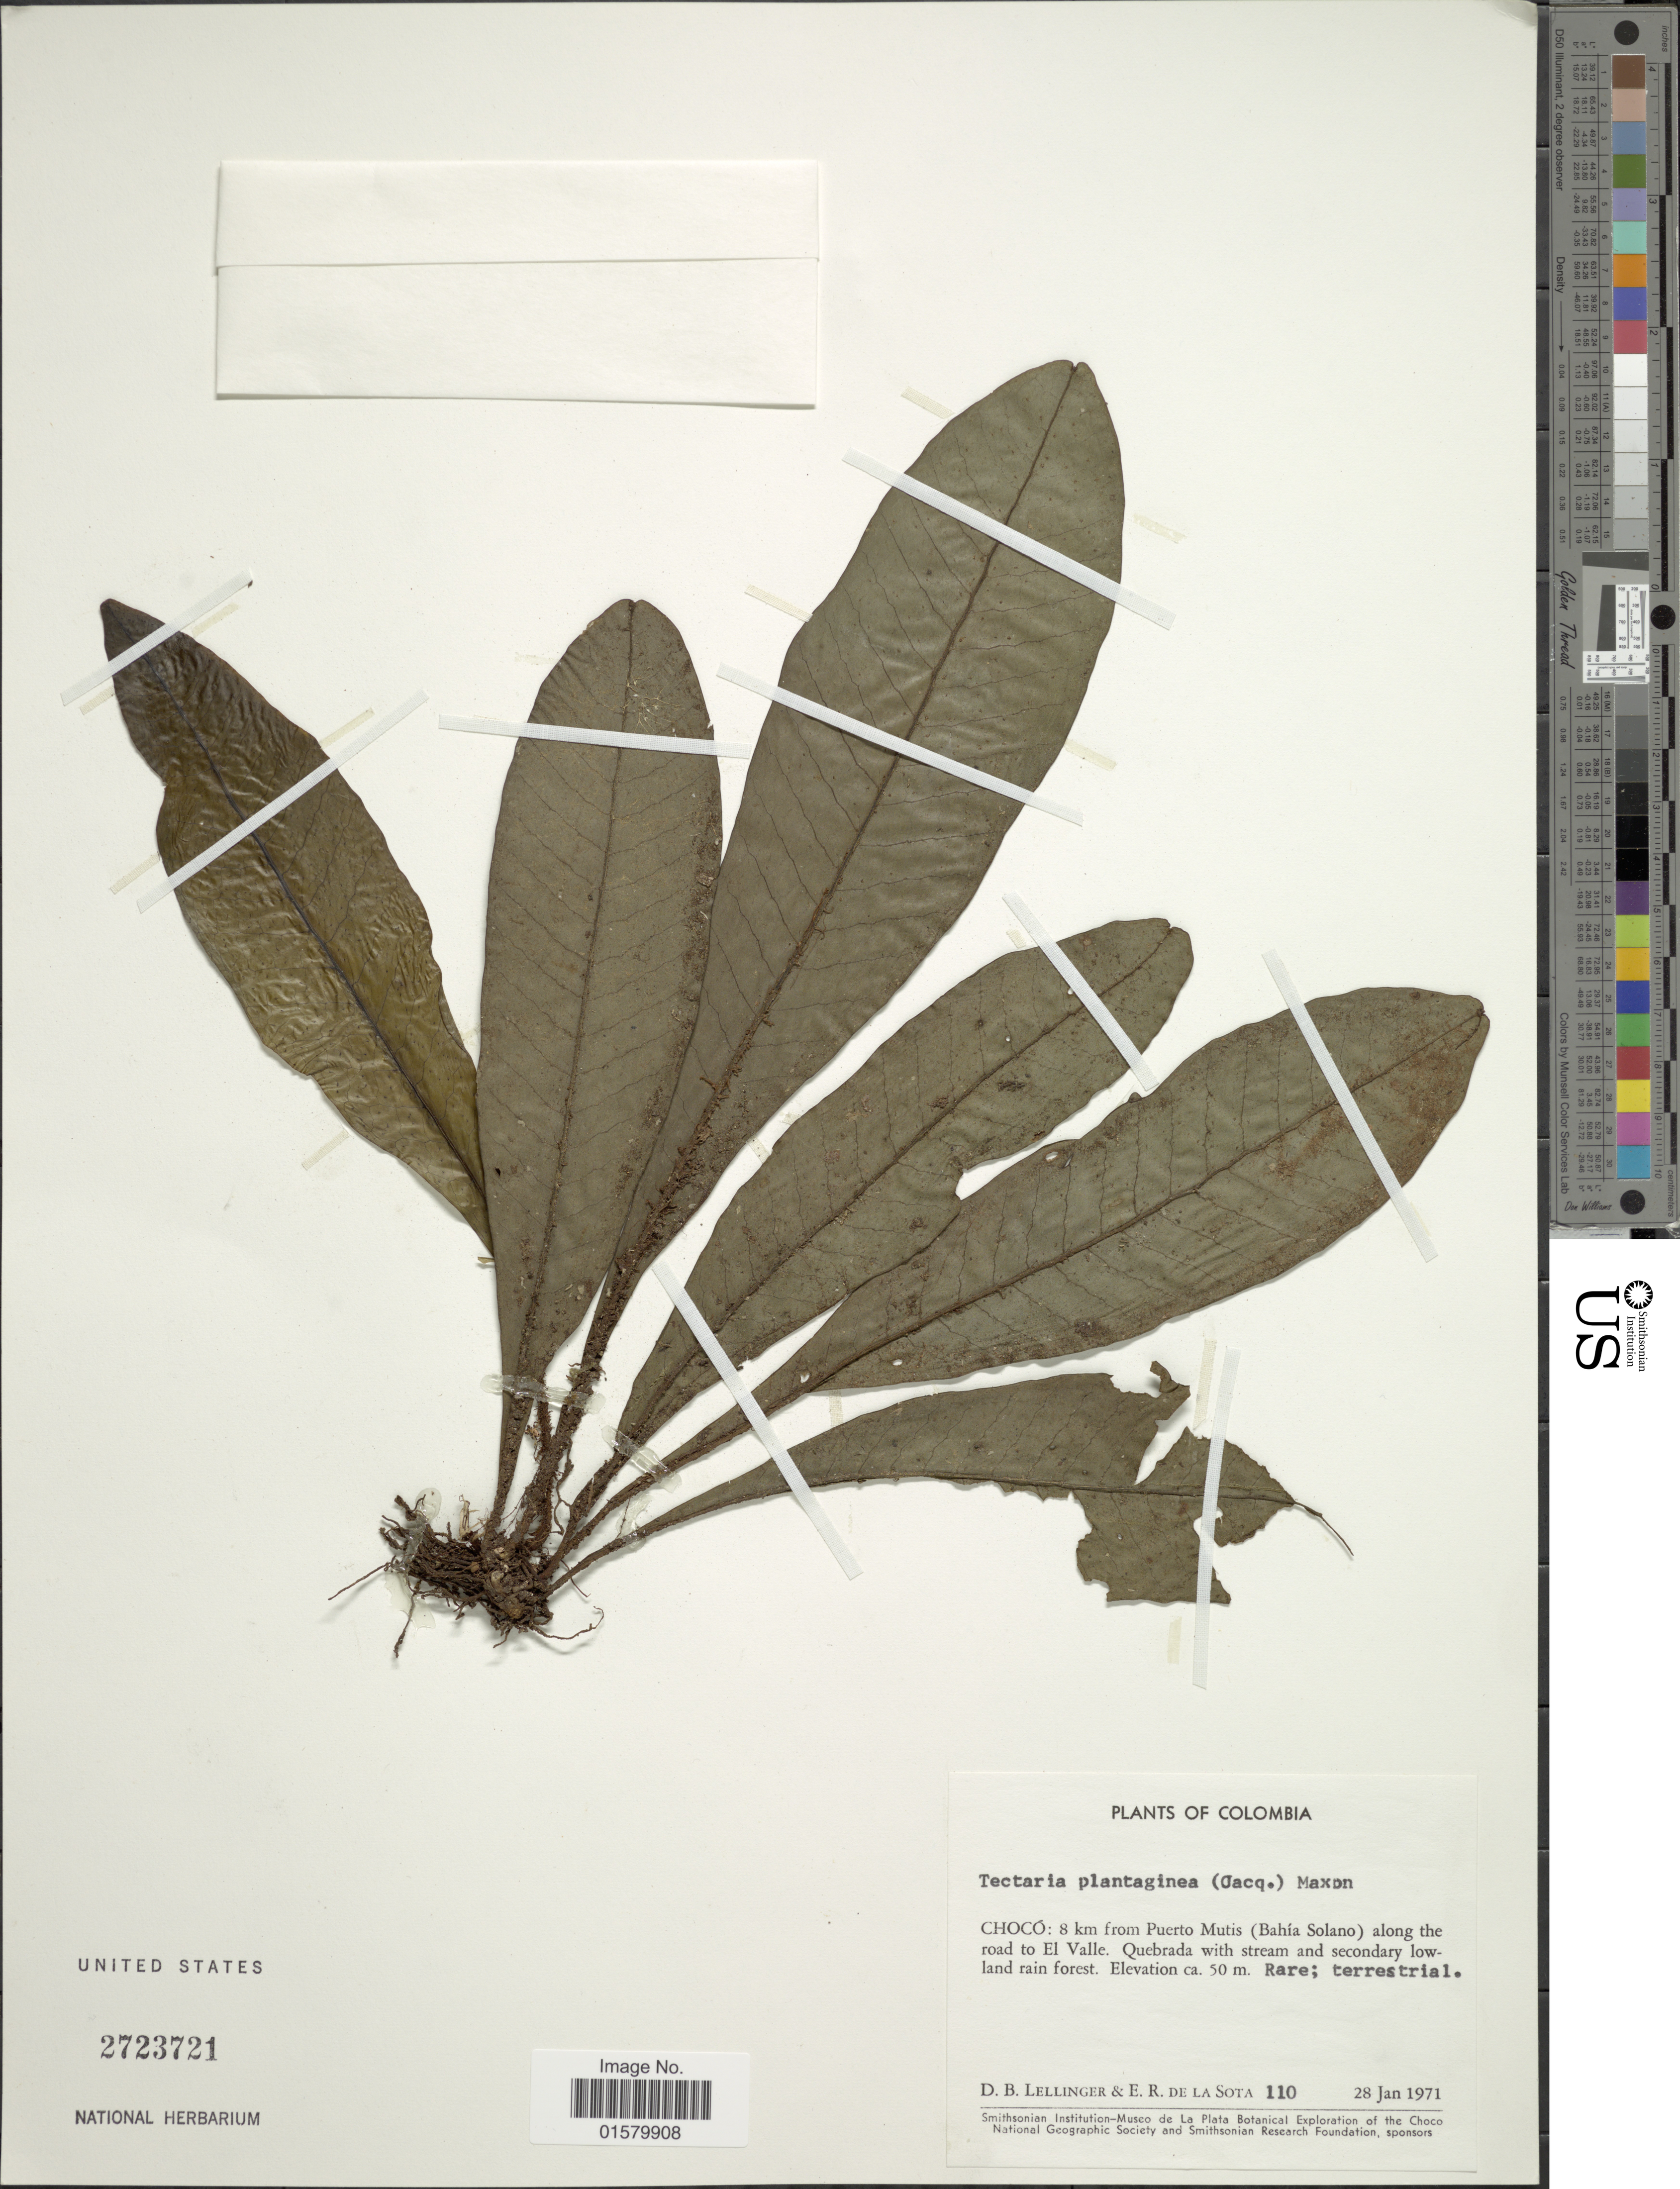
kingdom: Plantae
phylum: Tracheophyta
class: Polypodiopsida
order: Polypodiales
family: Tectariaceae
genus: Tectaria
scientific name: Tectaria plantaginea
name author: (Jacq.) Maxon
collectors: D. B. Lellinger & E. R. de la Sota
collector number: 110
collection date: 1971-01-28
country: Colombia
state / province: Chocó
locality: Choco: 8 km from Puerto Mutis (Bahia Solano) along the road to El Valle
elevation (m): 50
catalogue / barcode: US 2723721